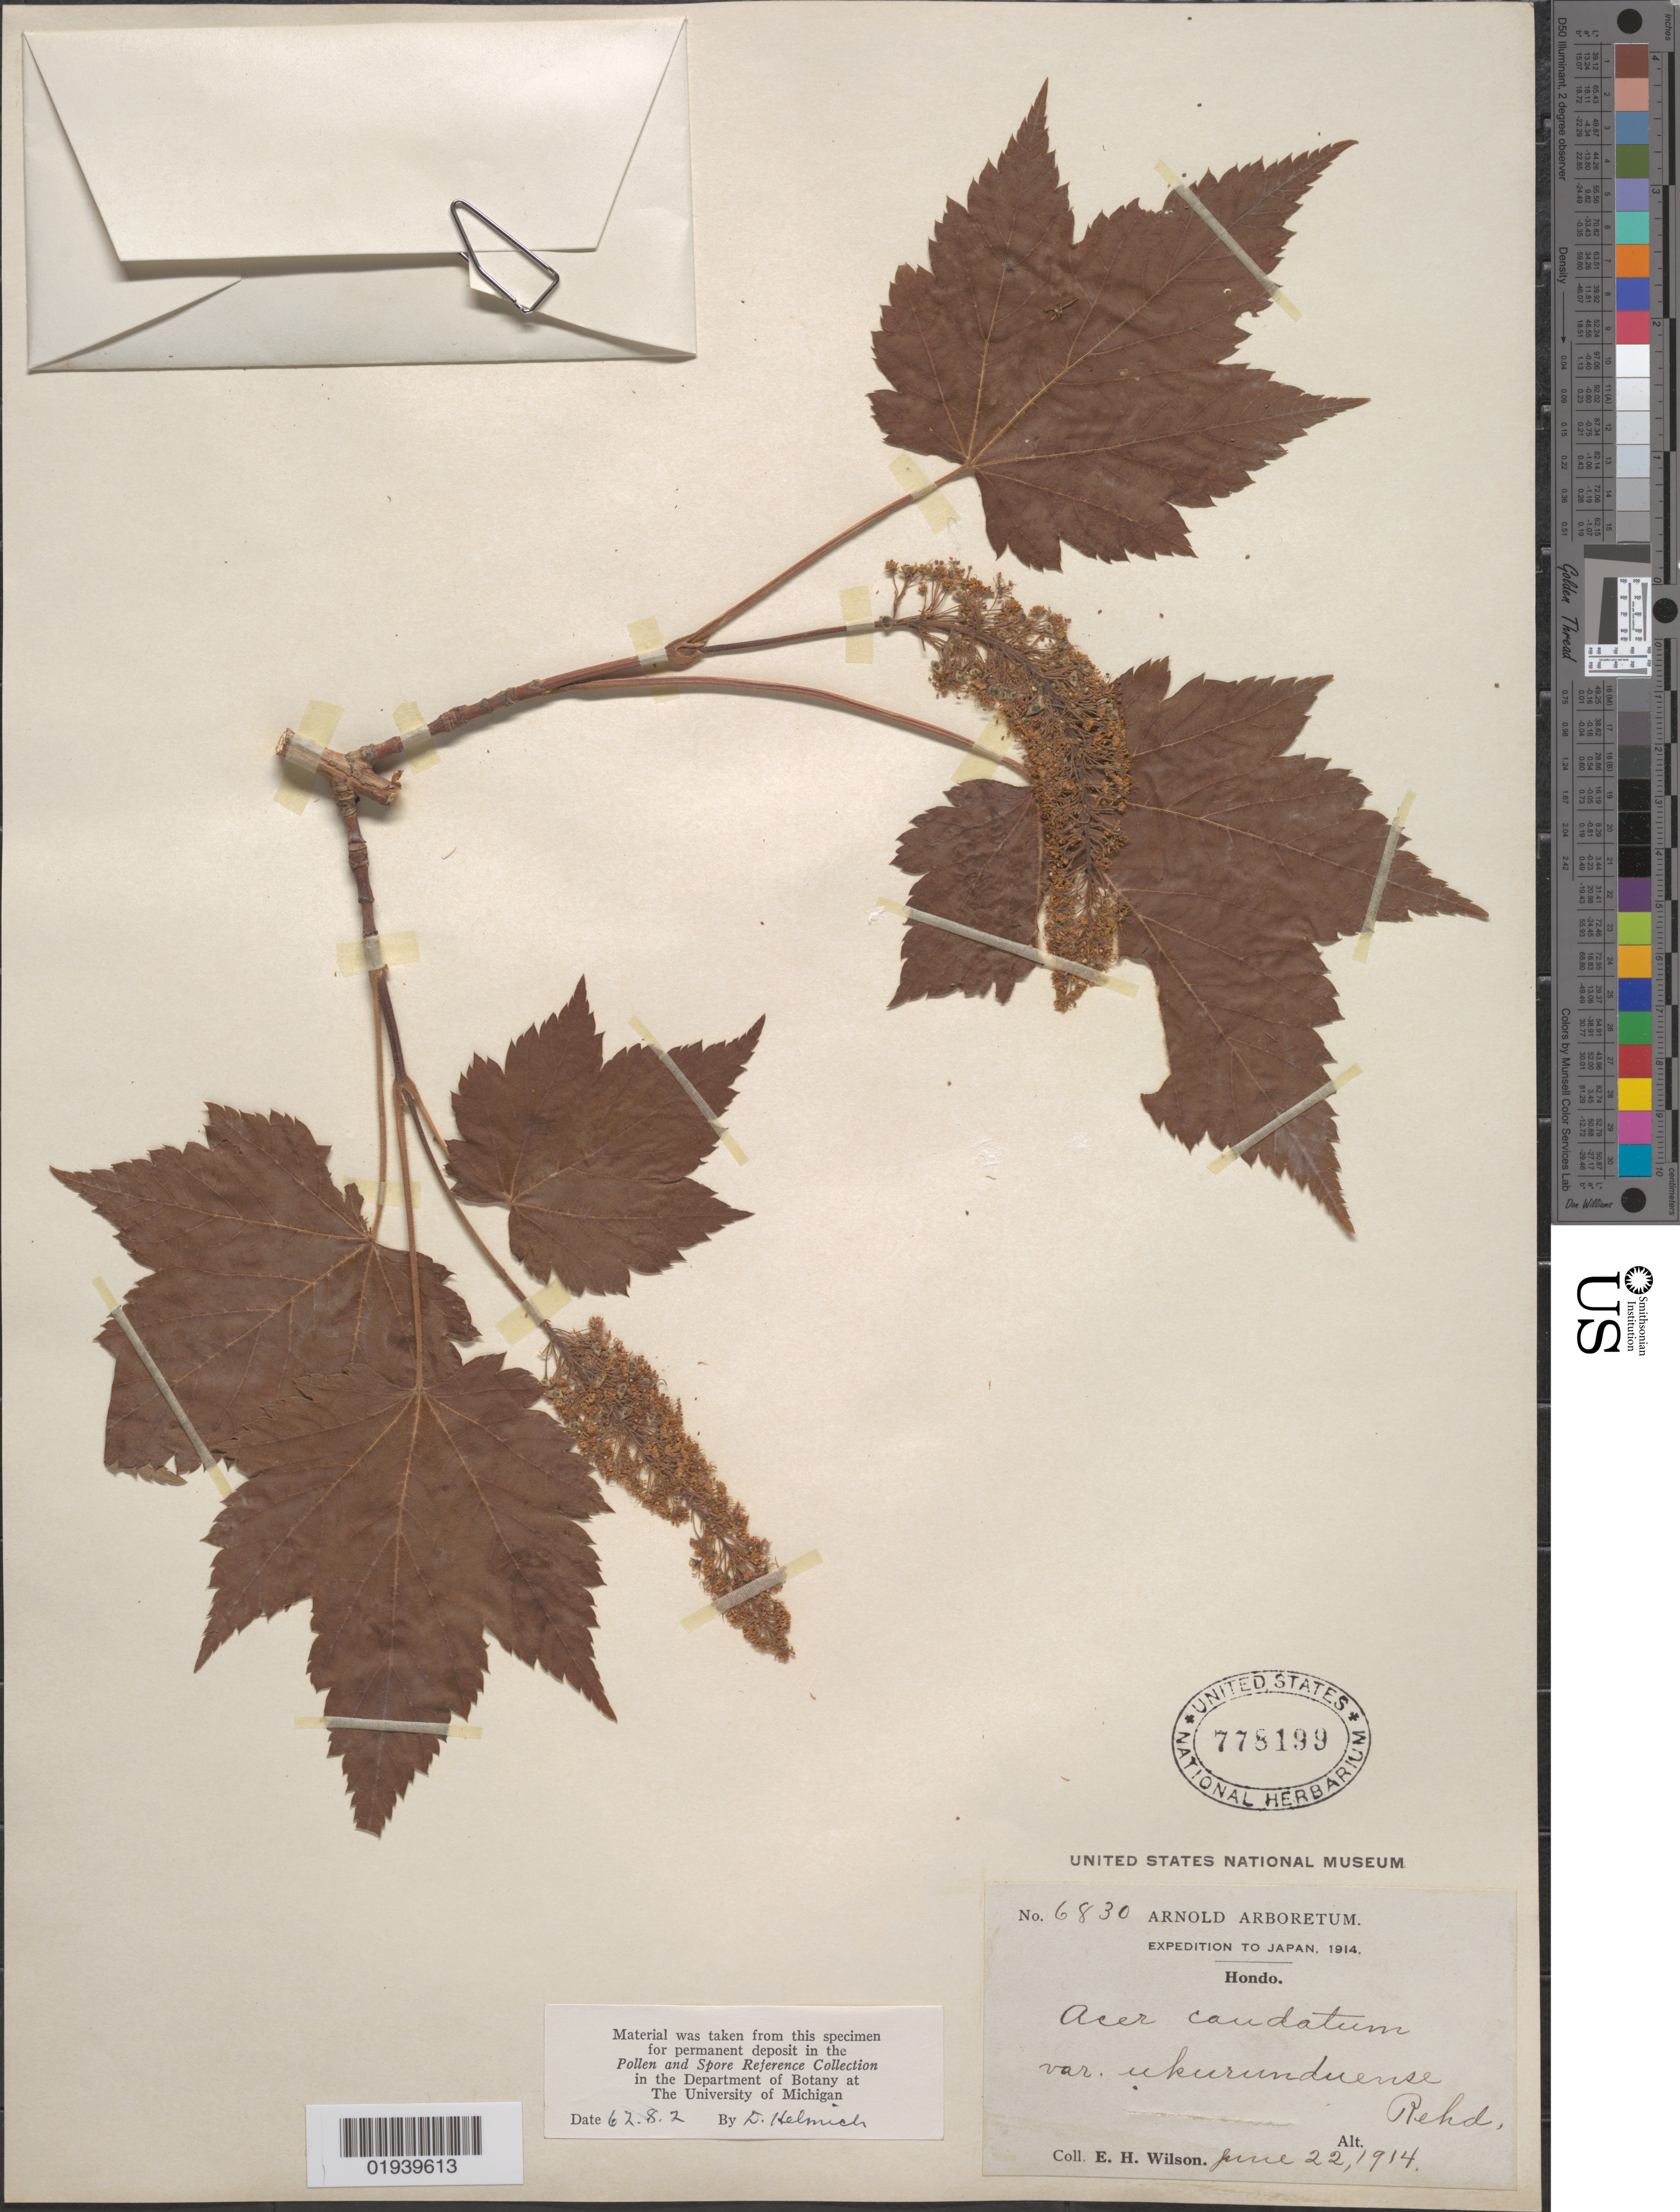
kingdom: Plantae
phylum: Tracheophyta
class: Magnoliopsida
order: Sapindales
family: Sapindaceae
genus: Acer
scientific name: Acer ukurunduense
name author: Trautv. & C.A. Mey.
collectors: E. H. Wilson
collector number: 6830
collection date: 1914-06-22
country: Japan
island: Honshu I.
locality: Hondo [Honshu]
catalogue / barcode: US 778199